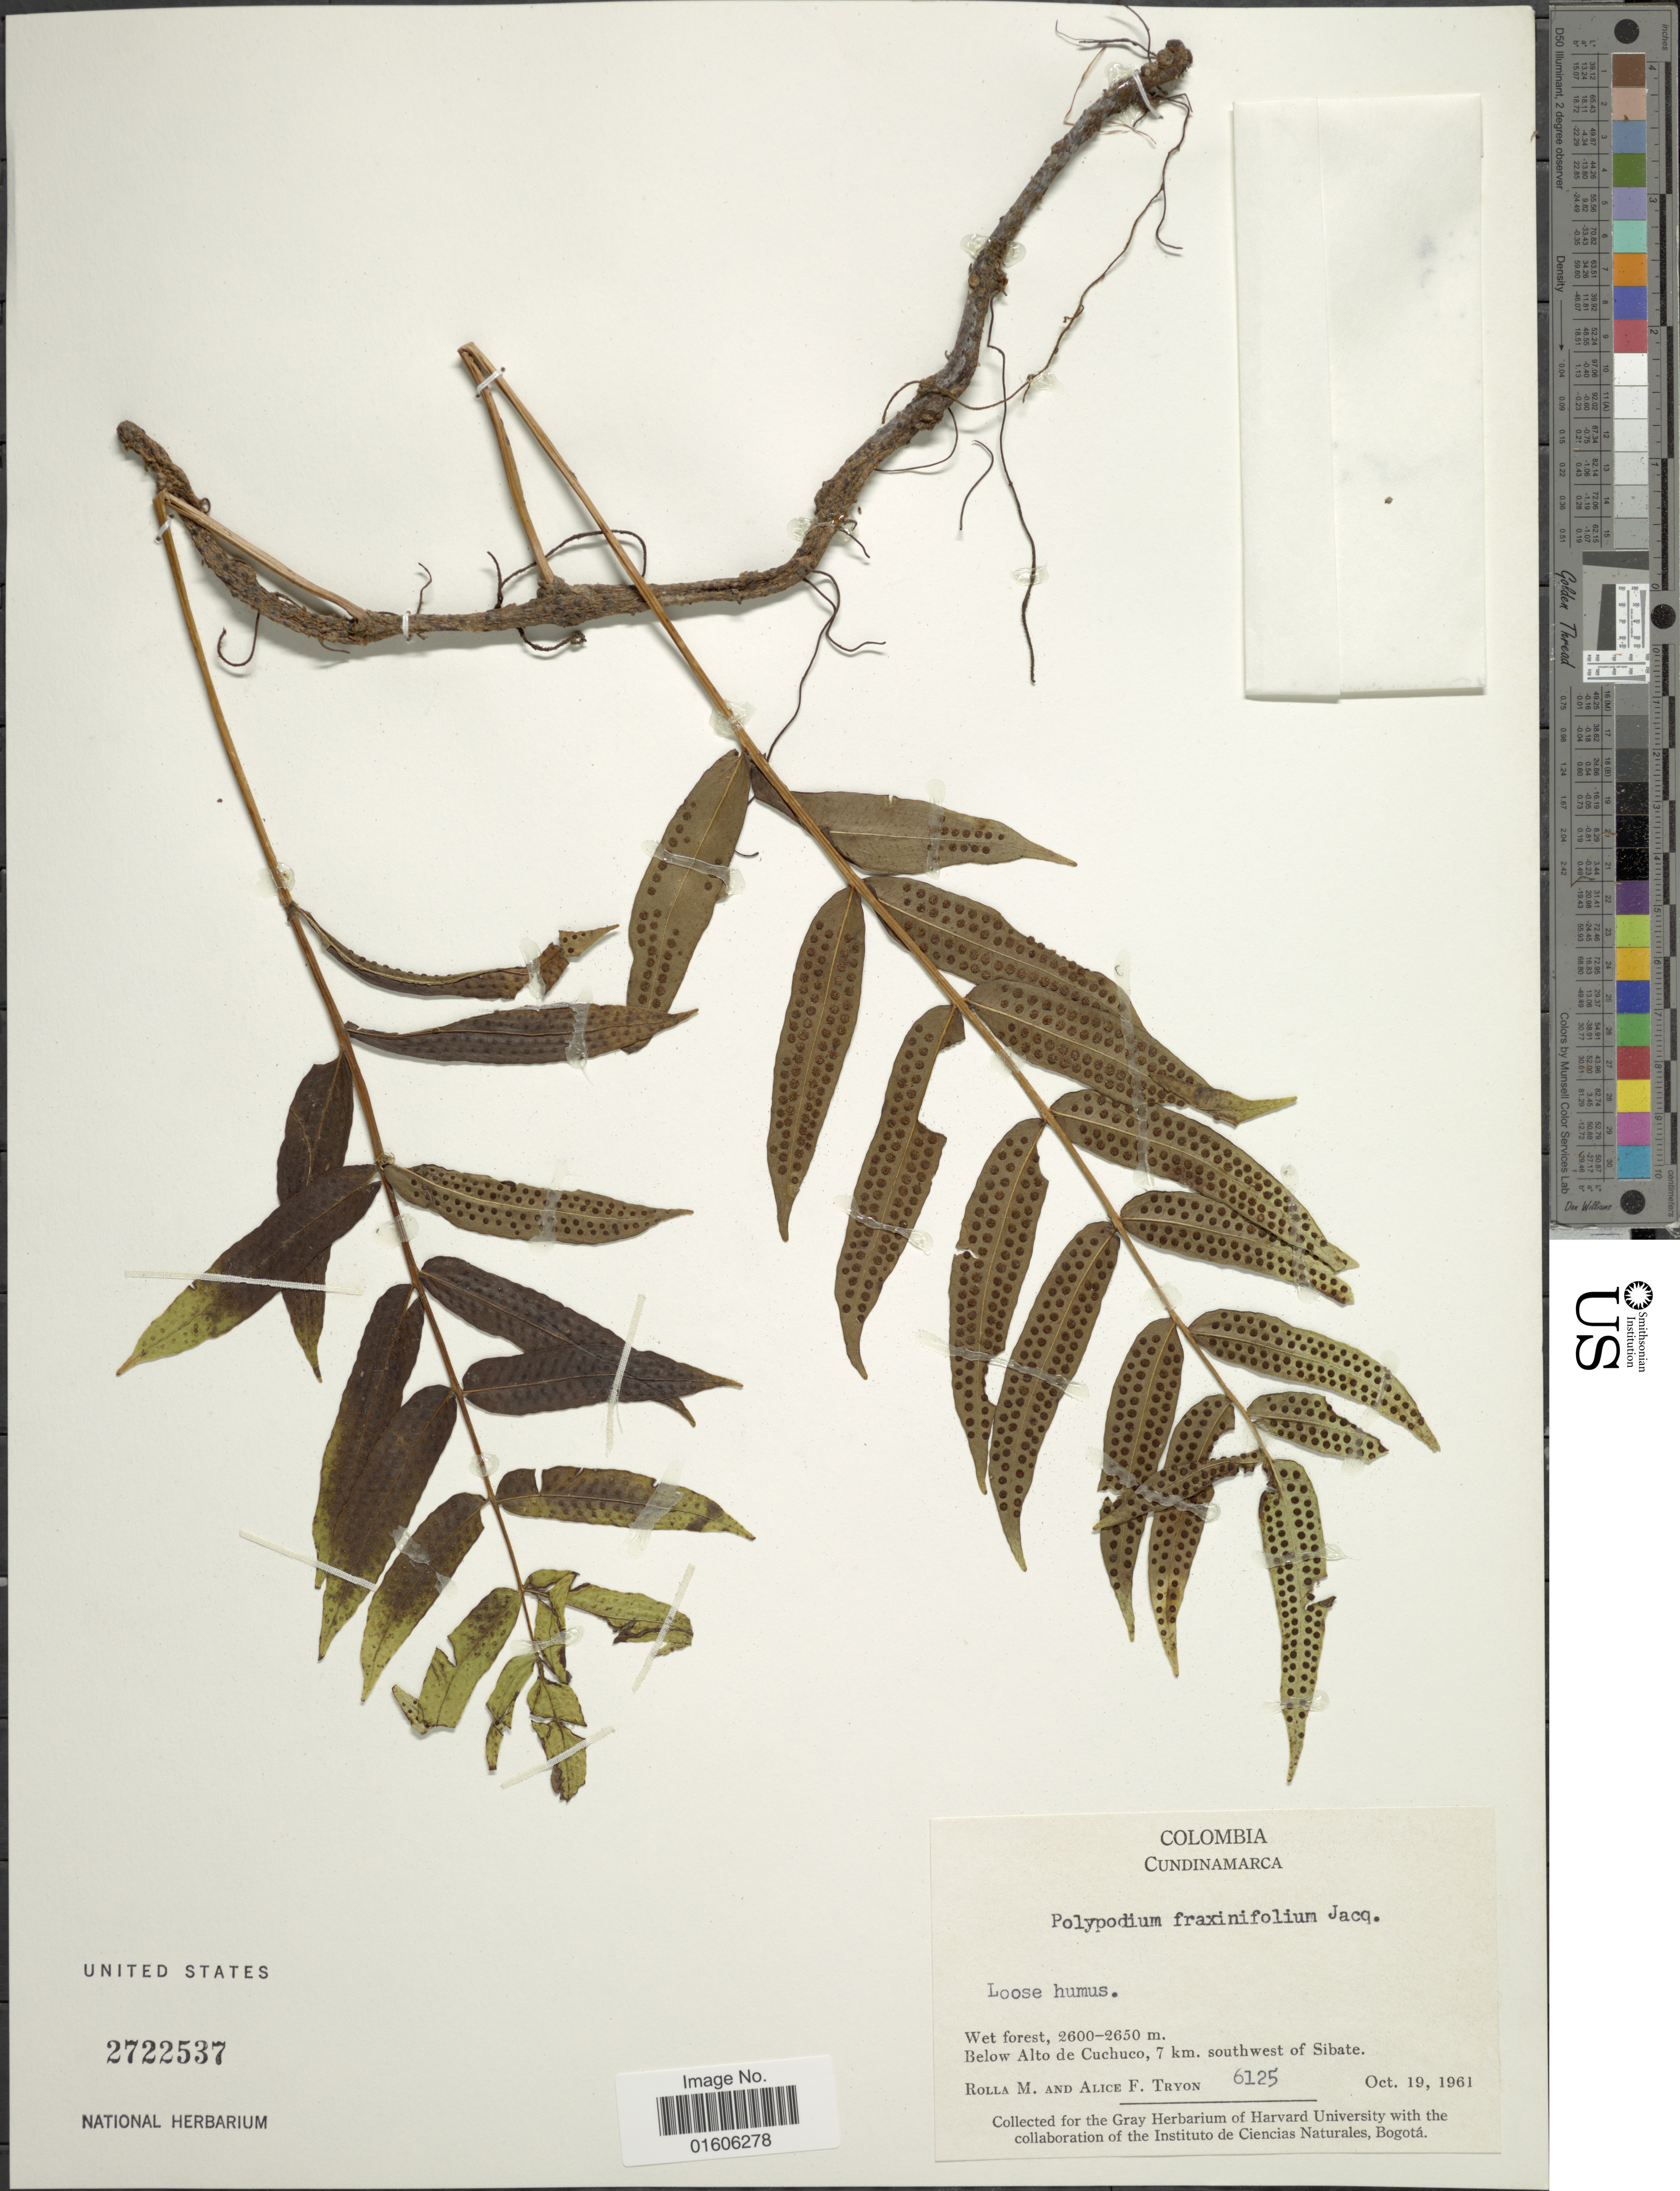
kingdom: Plantae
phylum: Tracheophyta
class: Polypodiopsida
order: Polypodiales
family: Polypodiaceae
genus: Serpocaulon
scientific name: Serpocaulon fraxinifolium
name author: (Jacq.) A.R. Sm.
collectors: R. M. Tryon & A. F. Tryon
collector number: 6125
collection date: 1961-10-19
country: Colombia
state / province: Cundinamarca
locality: Below Alto de Cuchuco, 7 km. southwest of Sibate.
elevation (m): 2600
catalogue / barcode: US 2722537